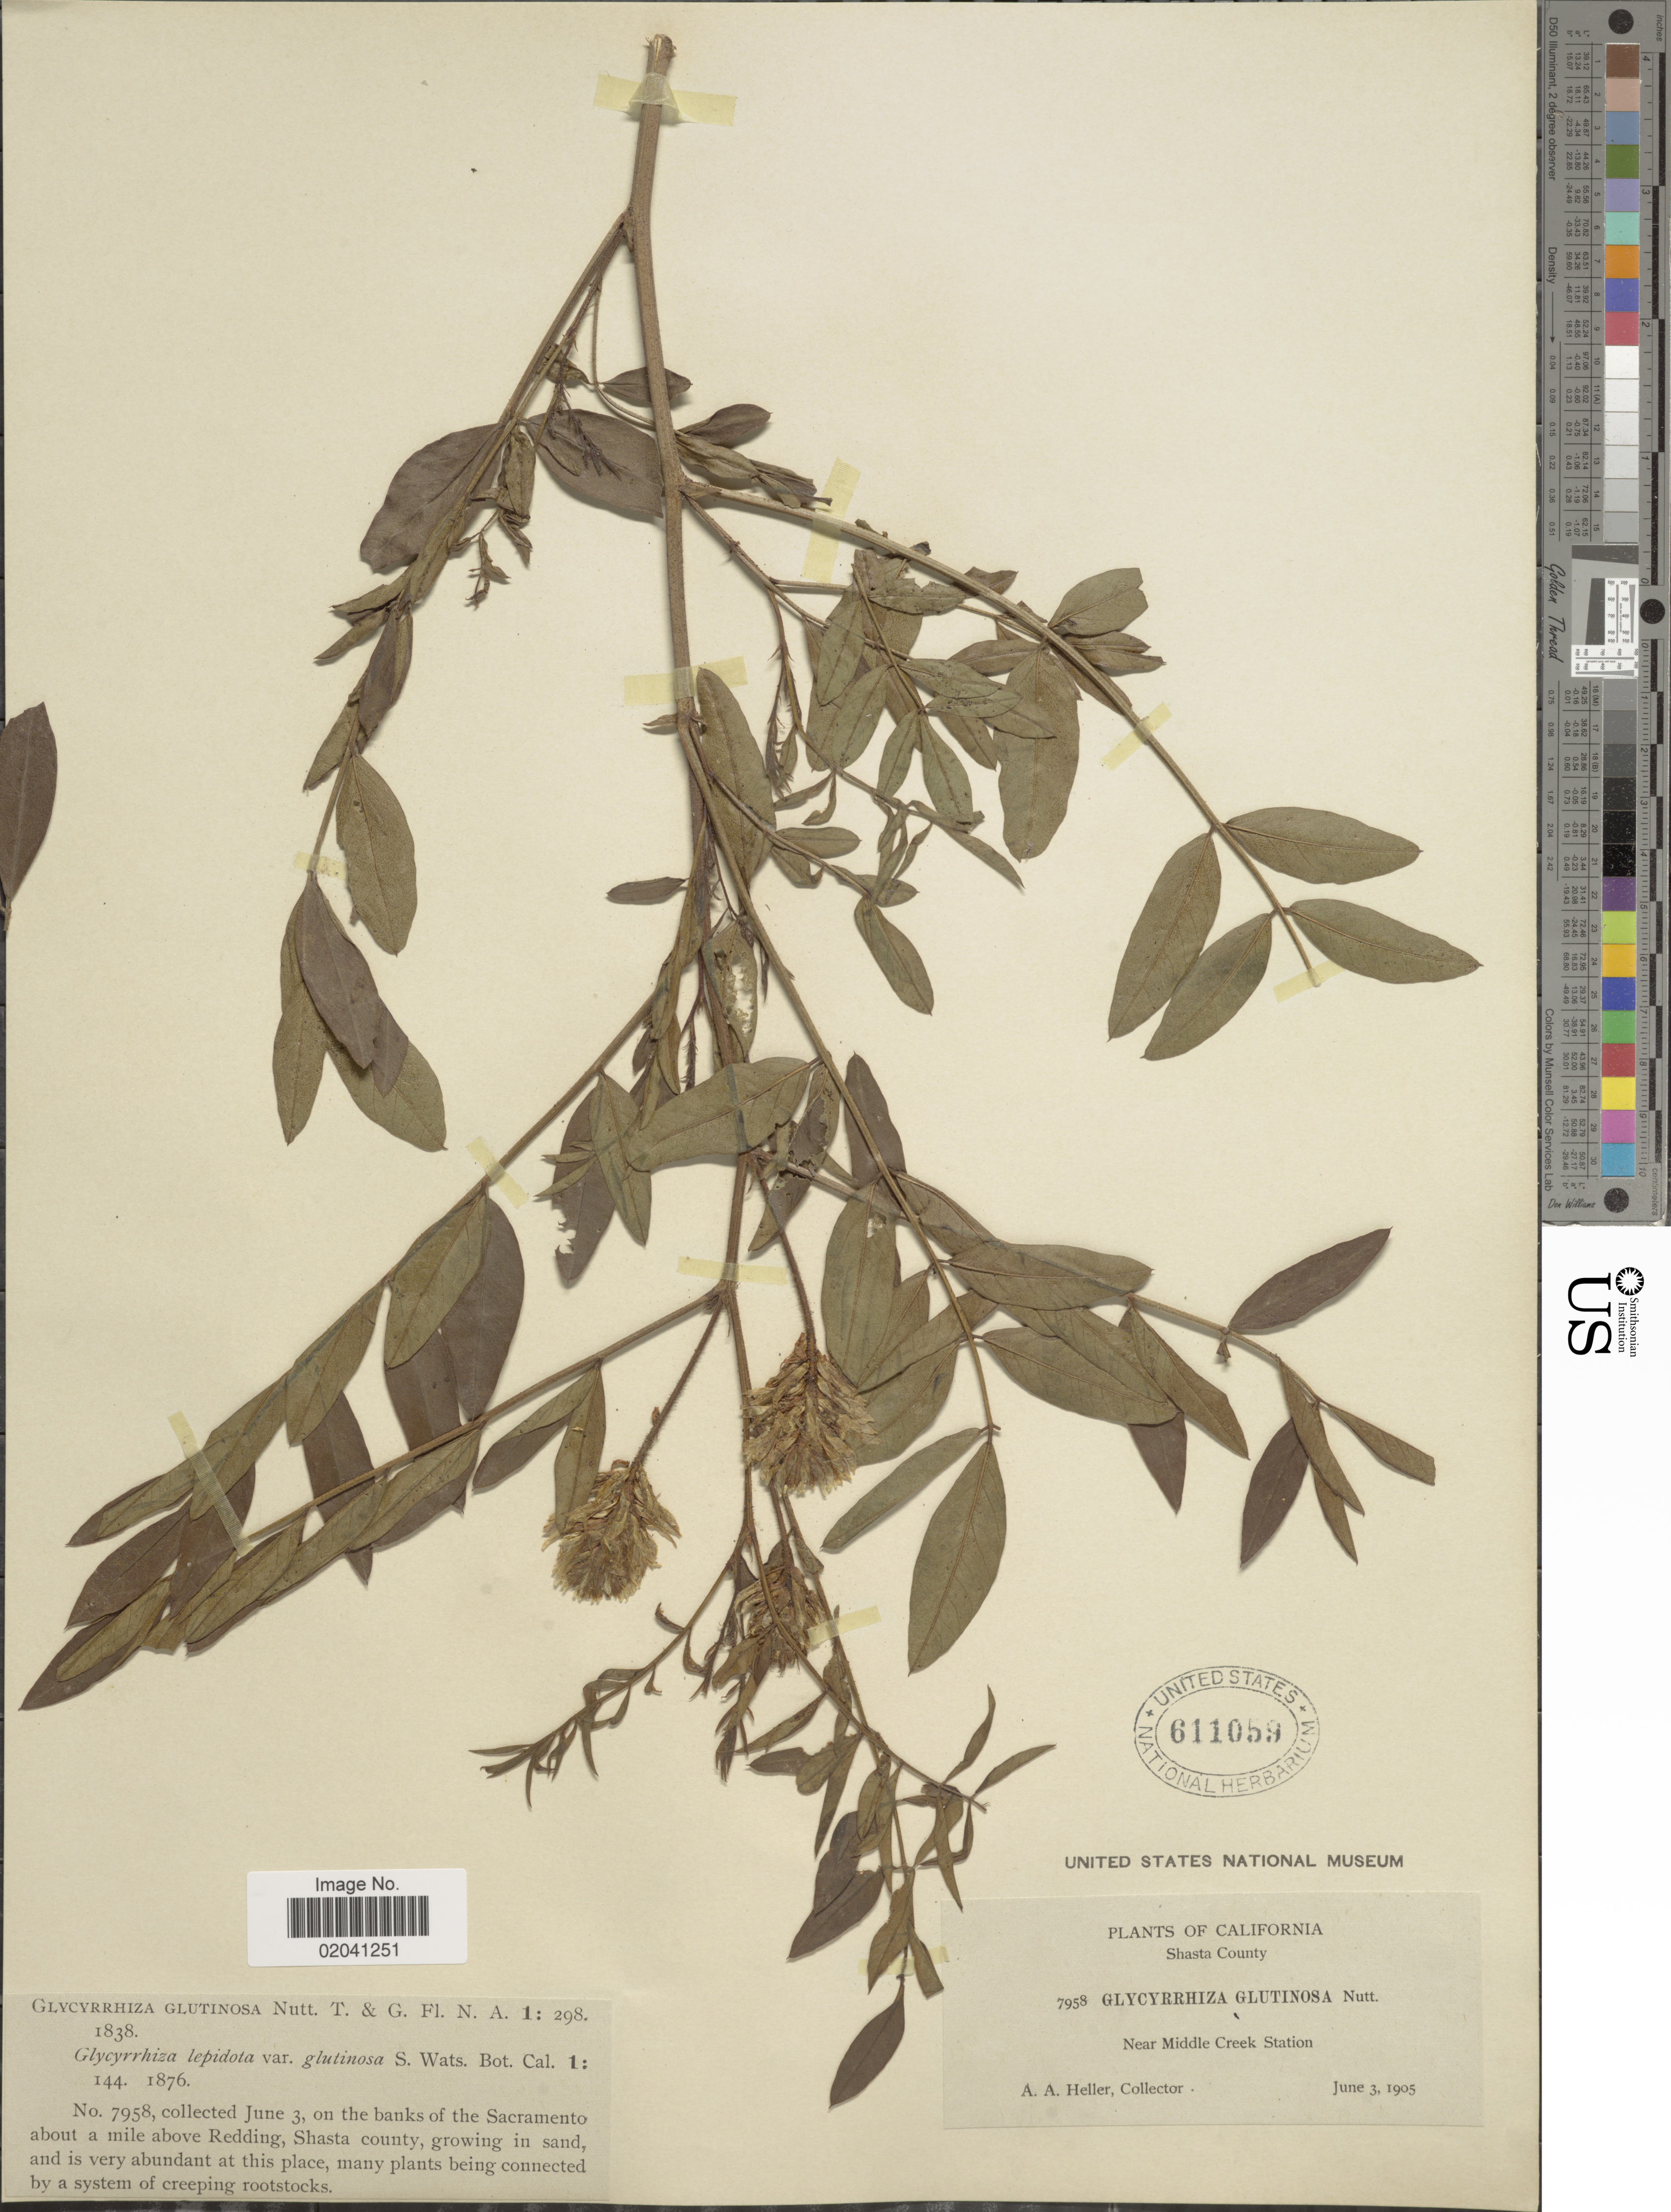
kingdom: Plantae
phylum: Tracheophyta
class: Magnoliopsida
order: Fabales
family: Fabaceae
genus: Glycyrrhiza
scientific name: Glycyrrhiza lepidota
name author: Pursh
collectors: A. A. Heller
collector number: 7958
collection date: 1905-06-03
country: United States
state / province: California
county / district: Shasta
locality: Shasta County. Near Middle Creek Station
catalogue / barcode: US 611059